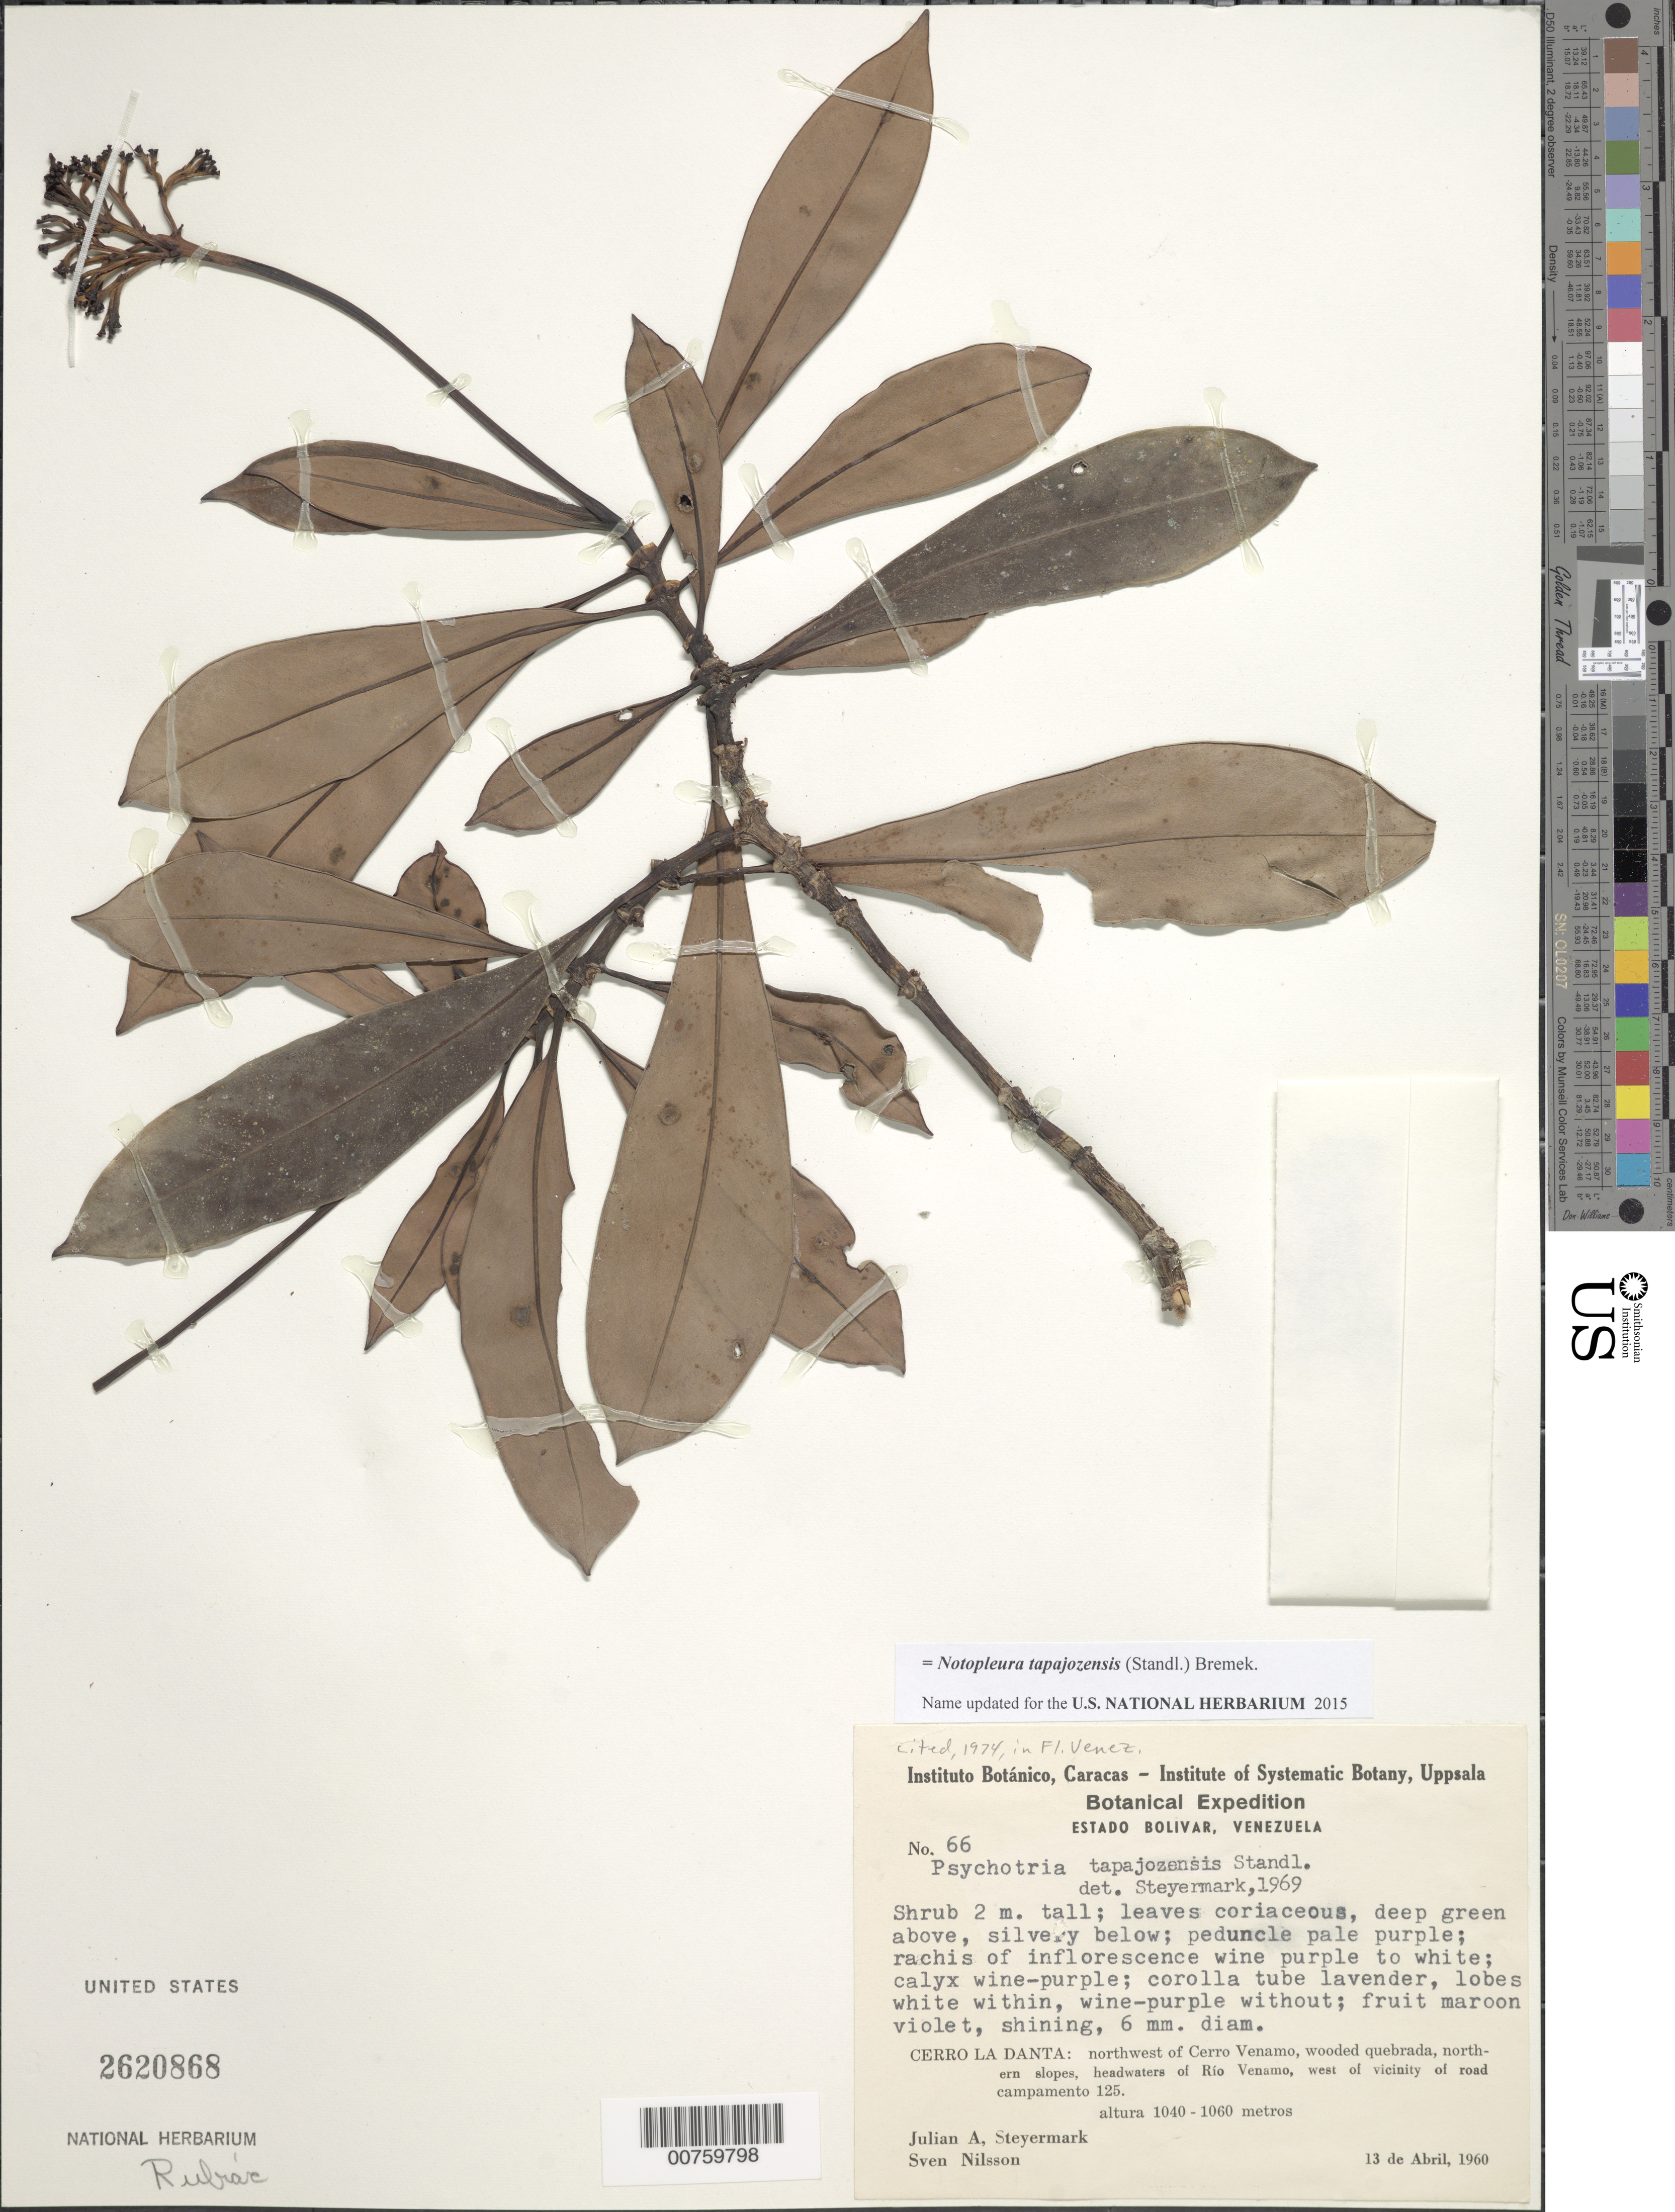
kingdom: Plantae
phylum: Tracheophyta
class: Magnoliopsida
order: Gentianales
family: Rubiaceae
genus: Psychotria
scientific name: Psychotria tapajozensis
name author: Standl.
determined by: Steyermark, Julian A., (VEN)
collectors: J. Steyermark & S. Nilsson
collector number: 60 66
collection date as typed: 13-Apr-60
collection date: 1960-04-13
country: Venezuela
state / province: Bolívar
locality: Río Venamo headwaters, W of vic of road campamento 125, on northern slopes of Cerro La Danta, NW of cerro Venamo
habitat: Wooded quebrada, northern slopes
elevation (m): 1040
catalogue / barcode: US 2620868